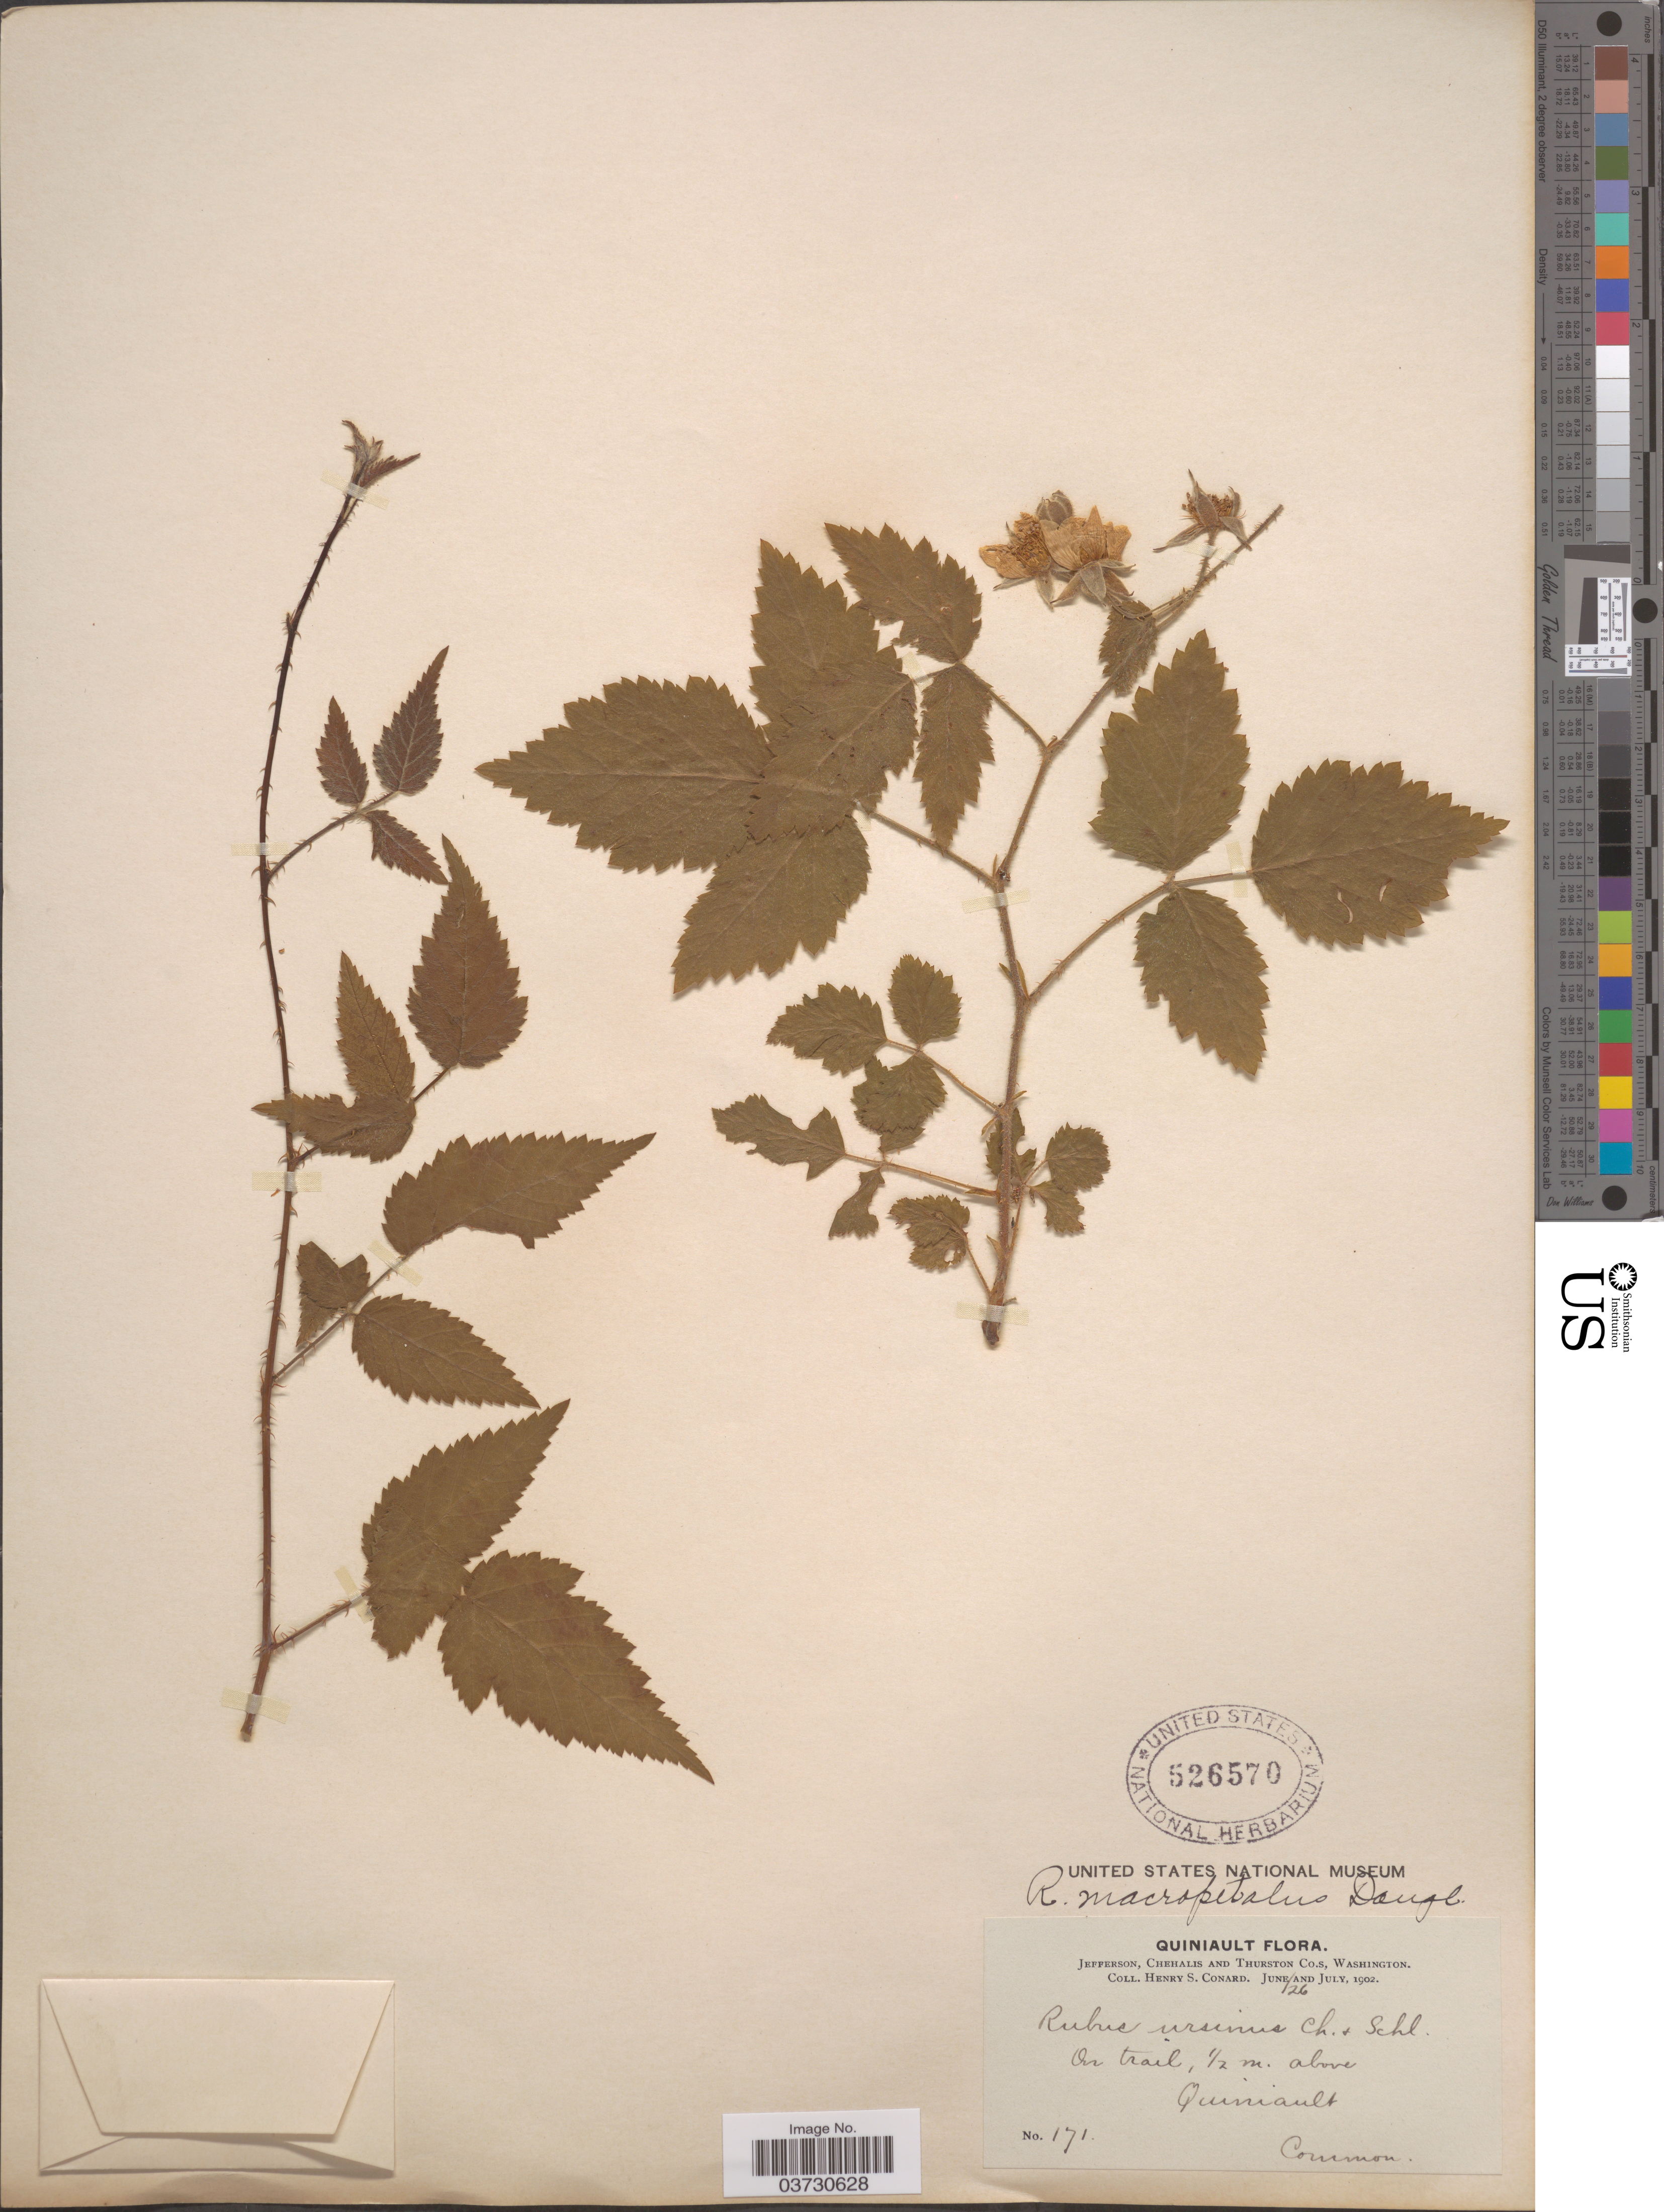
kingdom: Plantae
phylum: Tracheophyta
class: Magnoliopsida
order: Rosales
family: Rosaceae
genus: Rubus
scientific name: Rubus macropetalus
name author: Douglas ex Hook.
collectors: H. S. Conard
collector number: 171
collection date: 1902-06-26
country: United States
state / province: Washington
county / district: Thurston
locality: Quiniault. Jefferson, Chehalis and Thurston Co.s. On trail, ½ m. above Quiniault.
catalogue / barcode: US 526570